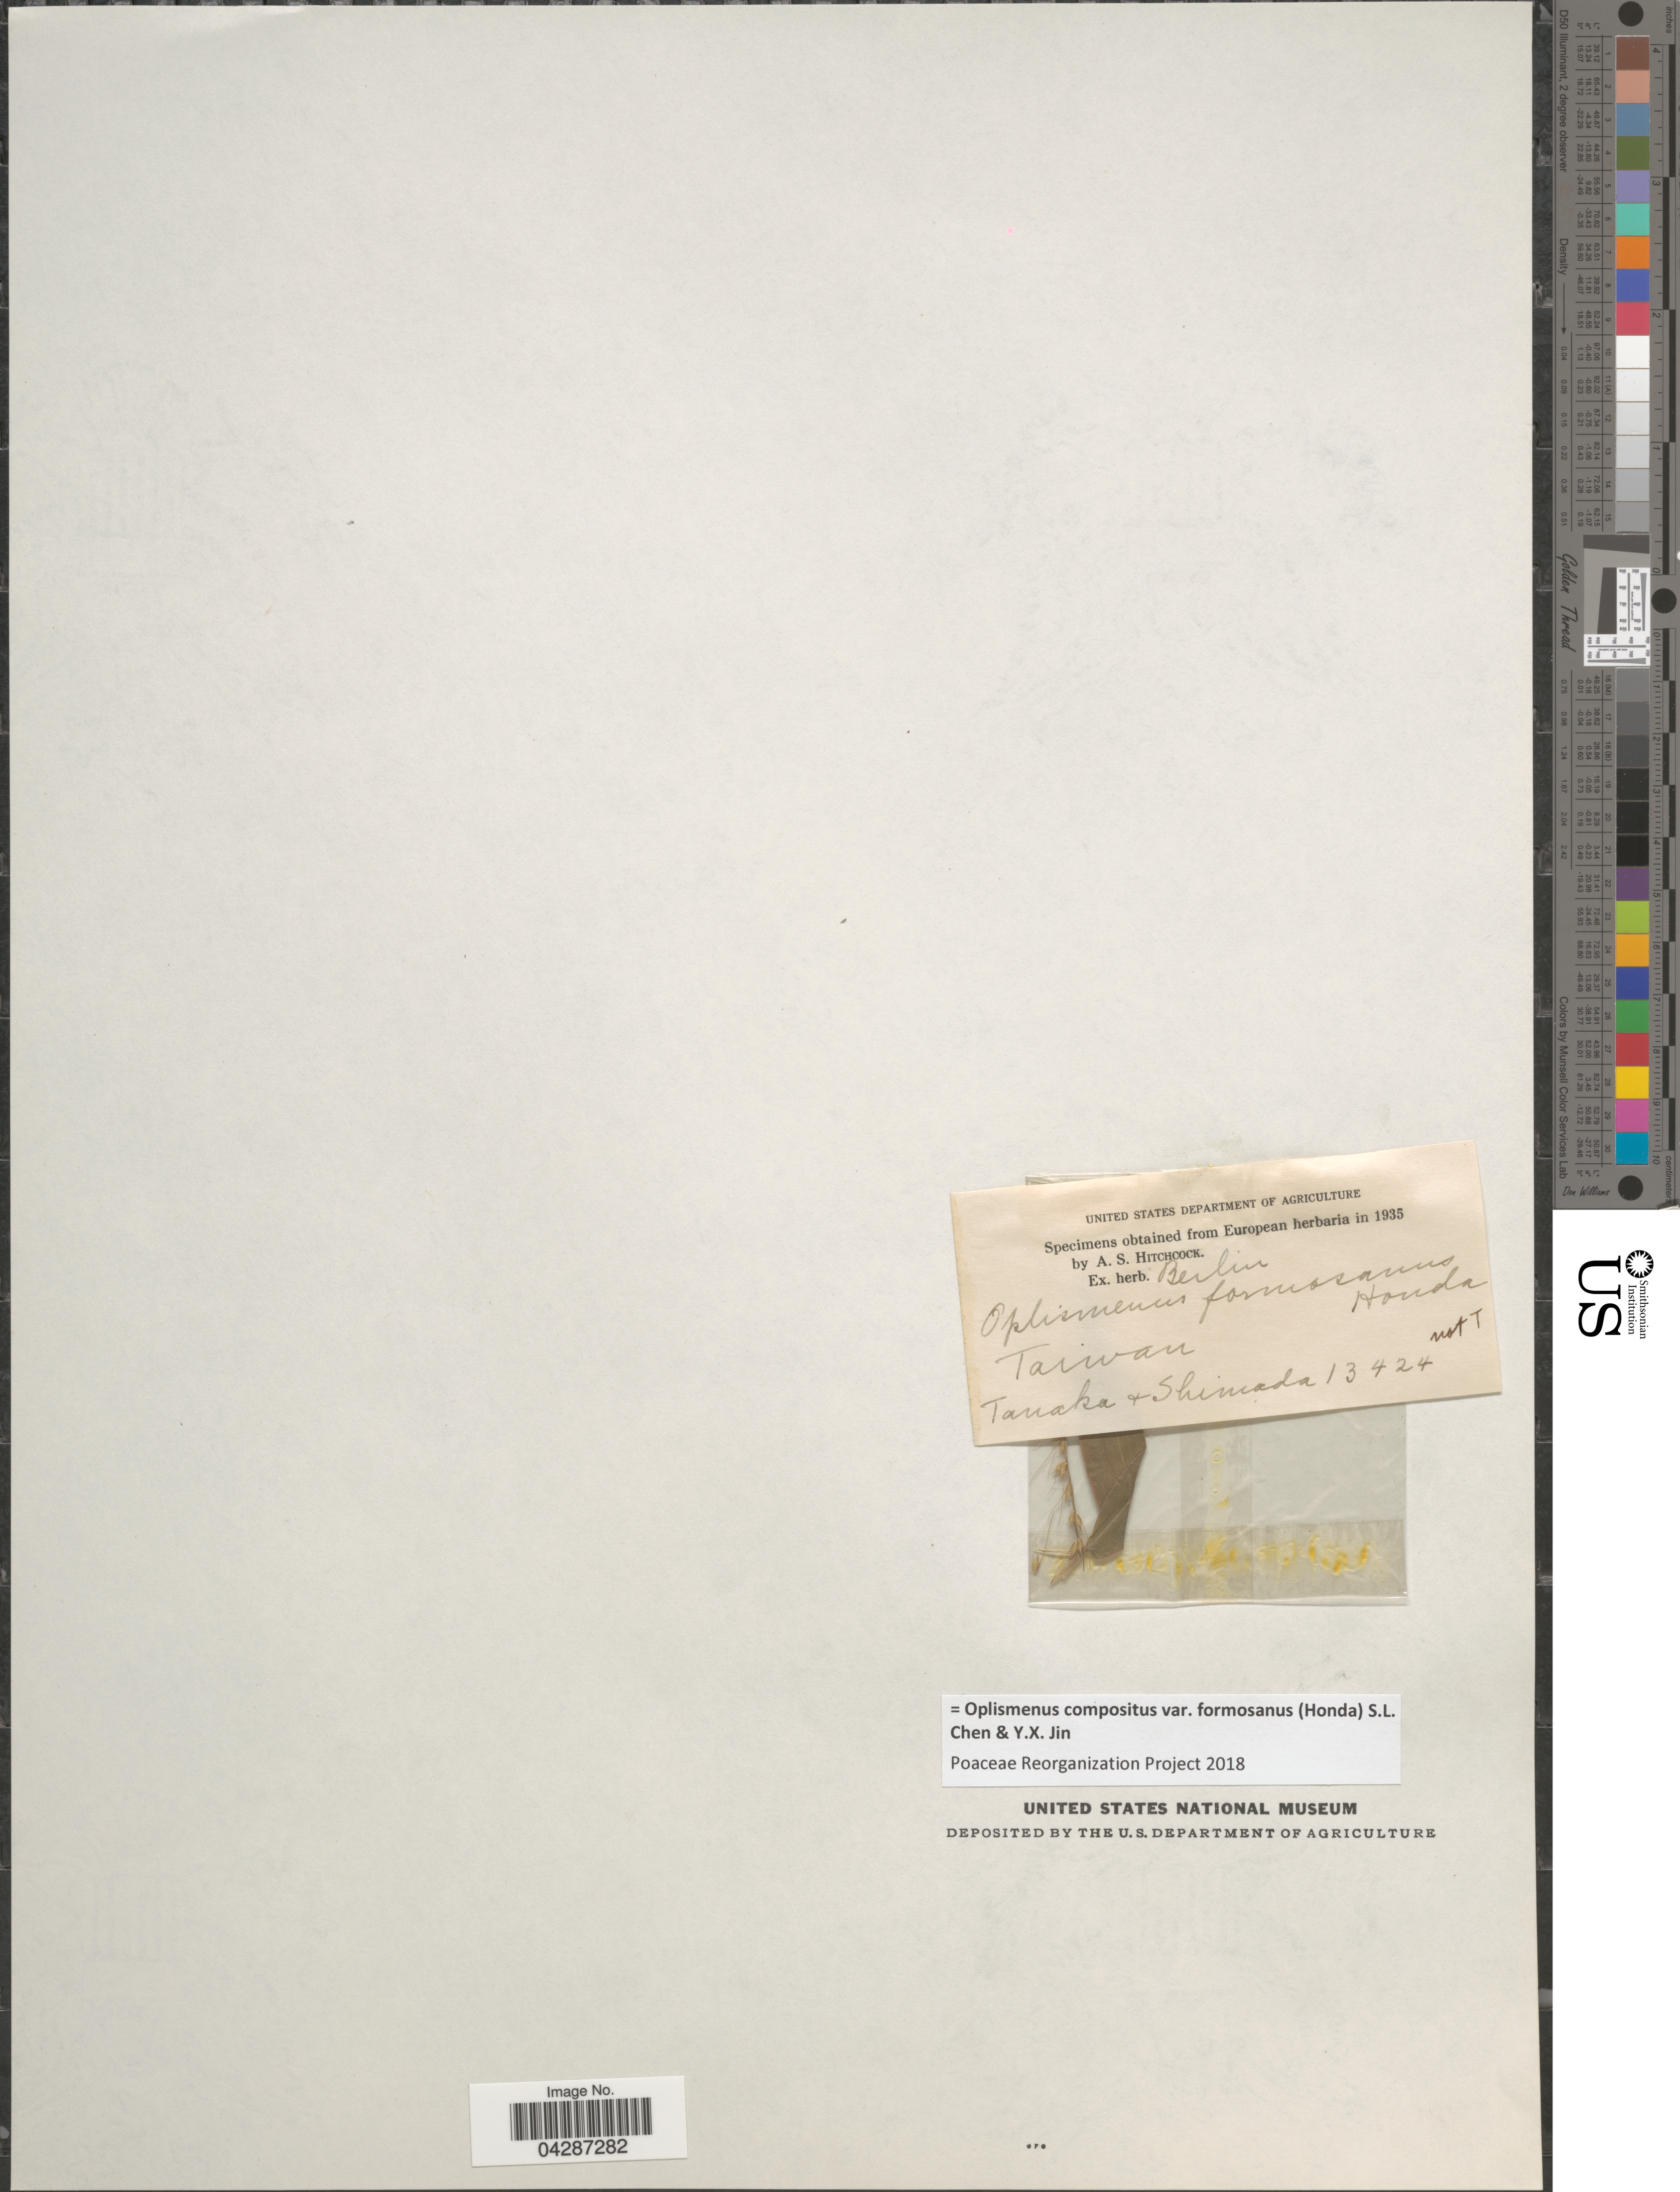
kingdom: Plantae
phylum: Tracheophyta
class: Liliopsida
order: Poales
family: Poaceae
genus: Oplismenus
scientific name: Oplismenus compositus var. formosanus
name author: (Honda) S.L. Chen & Y.X. Jin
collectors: Tanaka, -- & Shimada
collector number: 13424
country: Taiwan